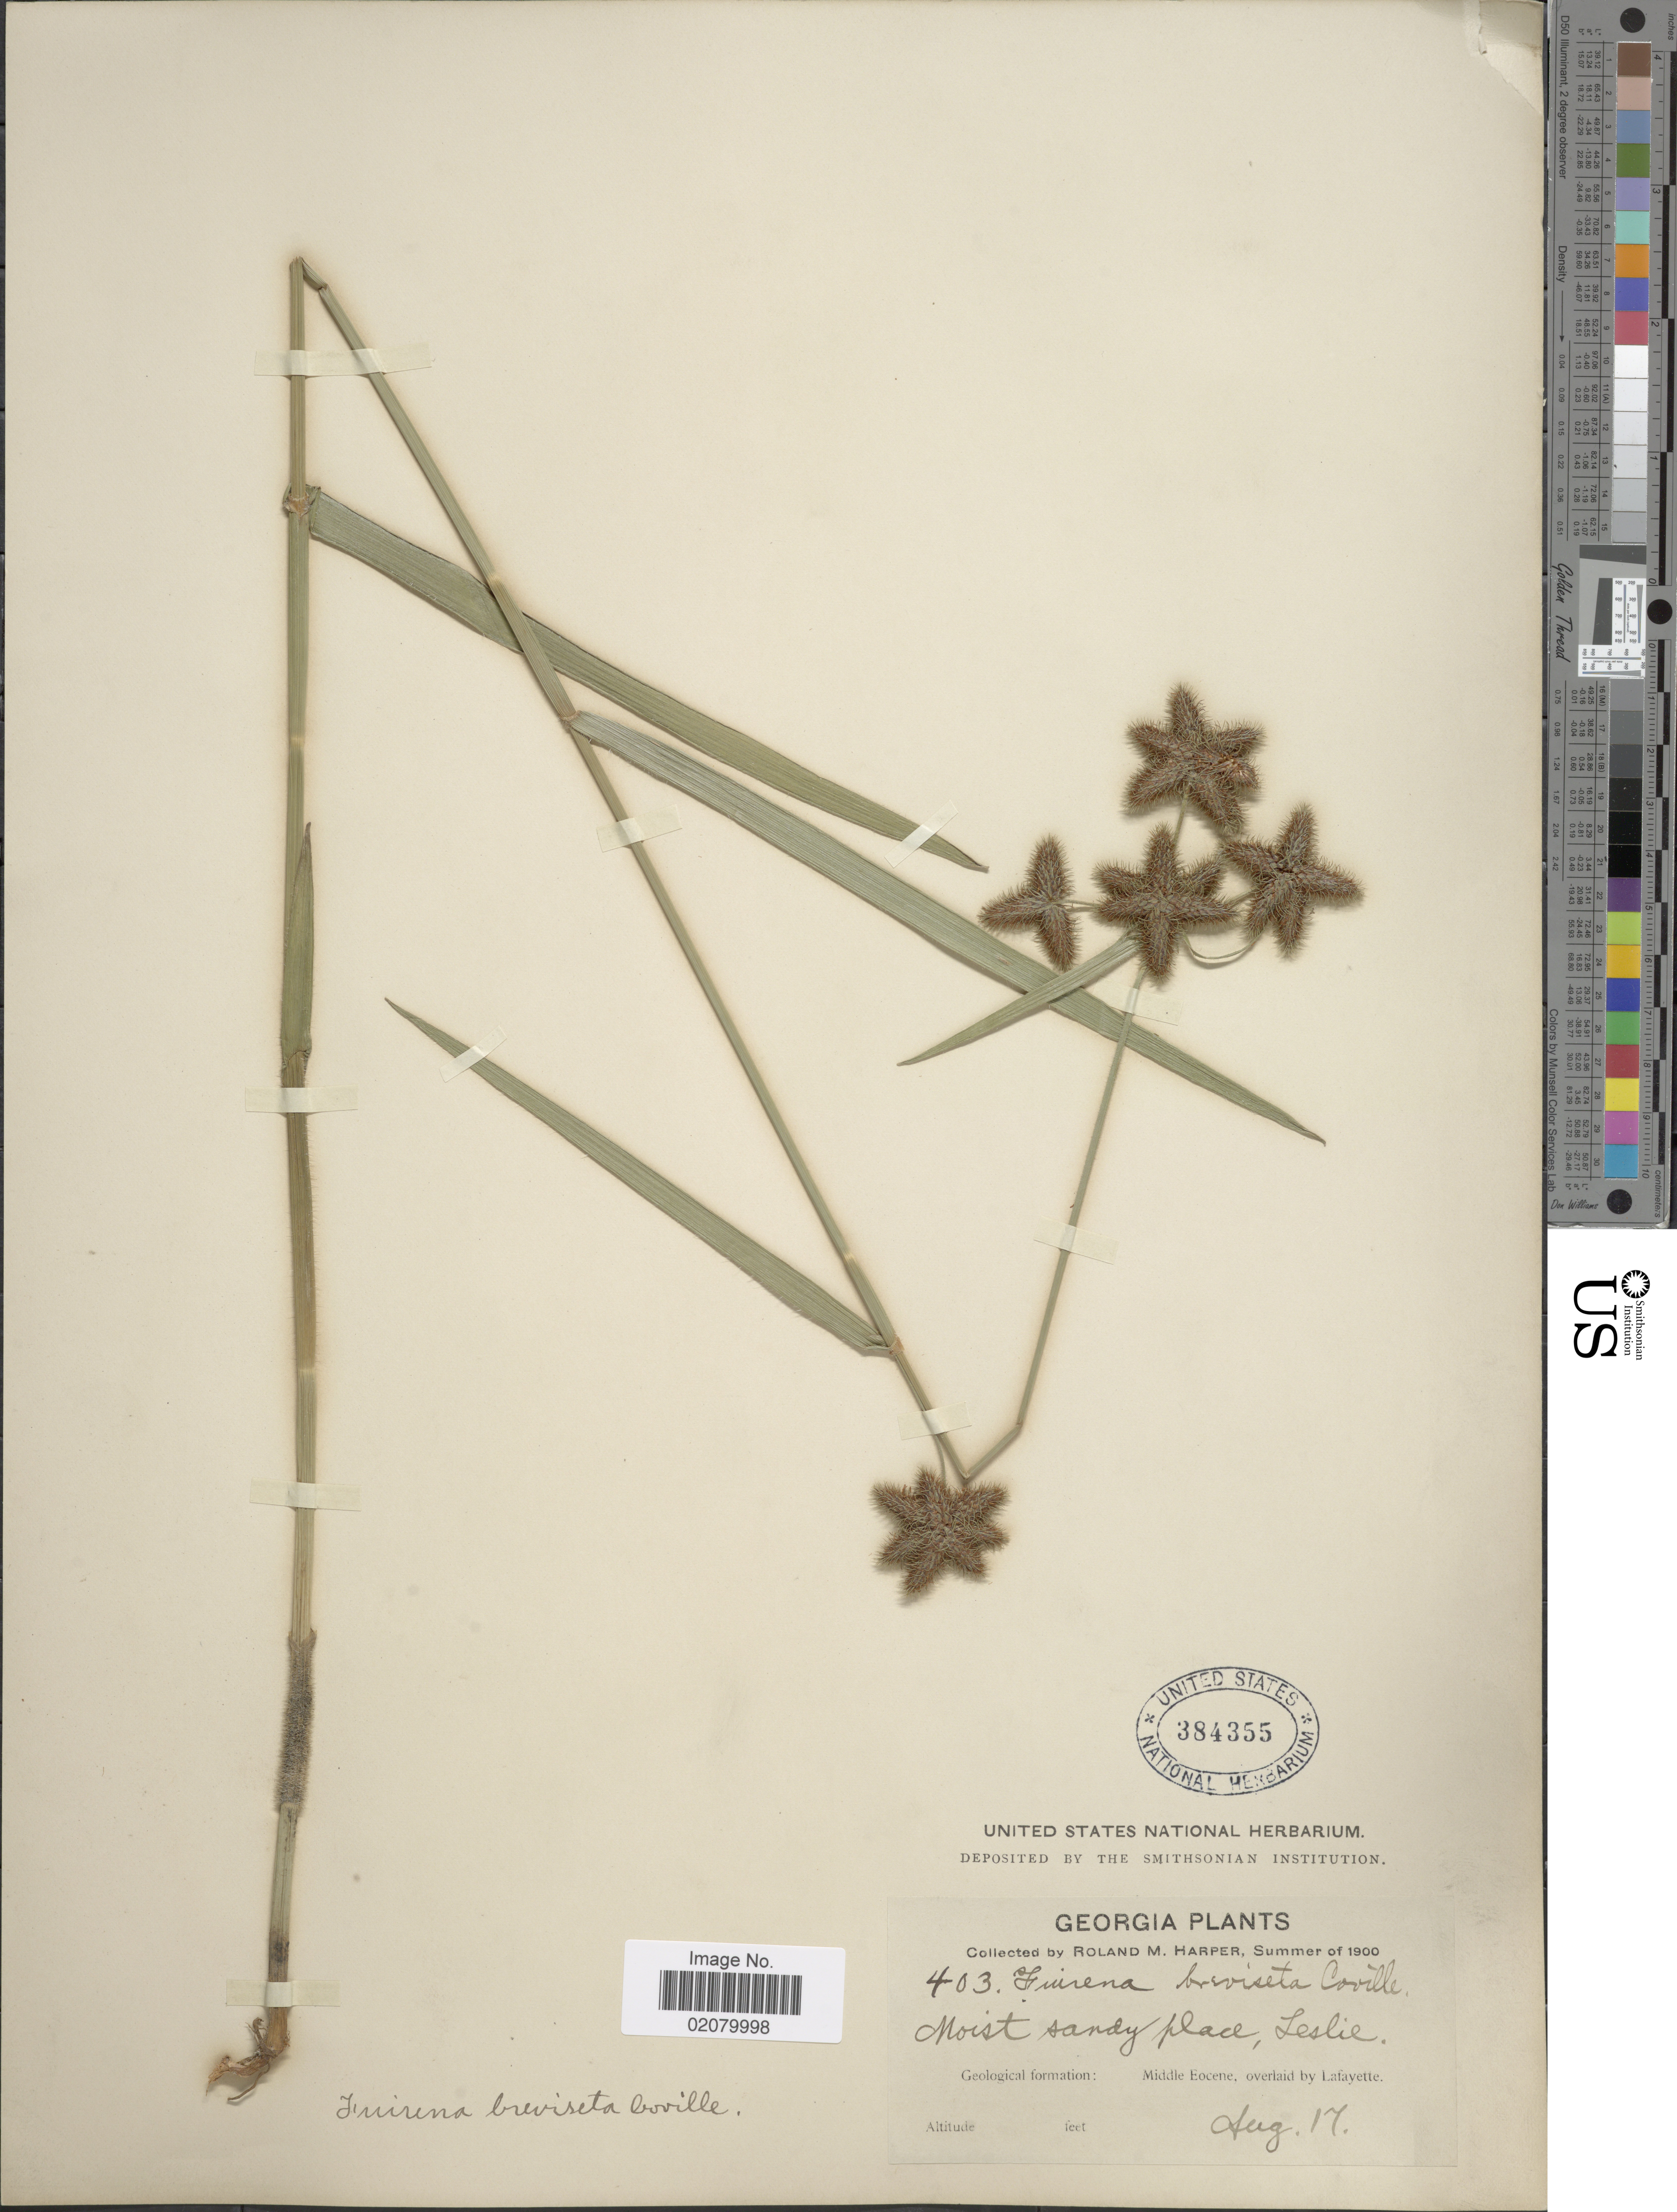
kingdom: Plantae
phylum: Tracheophyta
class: Liliopsida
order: Poales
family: Cyperaceae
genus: Fuirena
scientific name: Fuirena squarrosa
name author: Michx.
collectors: R. M. Harper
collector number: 403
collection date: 1900-08-17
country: United States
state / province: Georgia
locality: Moist sandy place, Leslie. Middle Eocene, overlaid by Lafayette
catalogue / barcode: US 384355